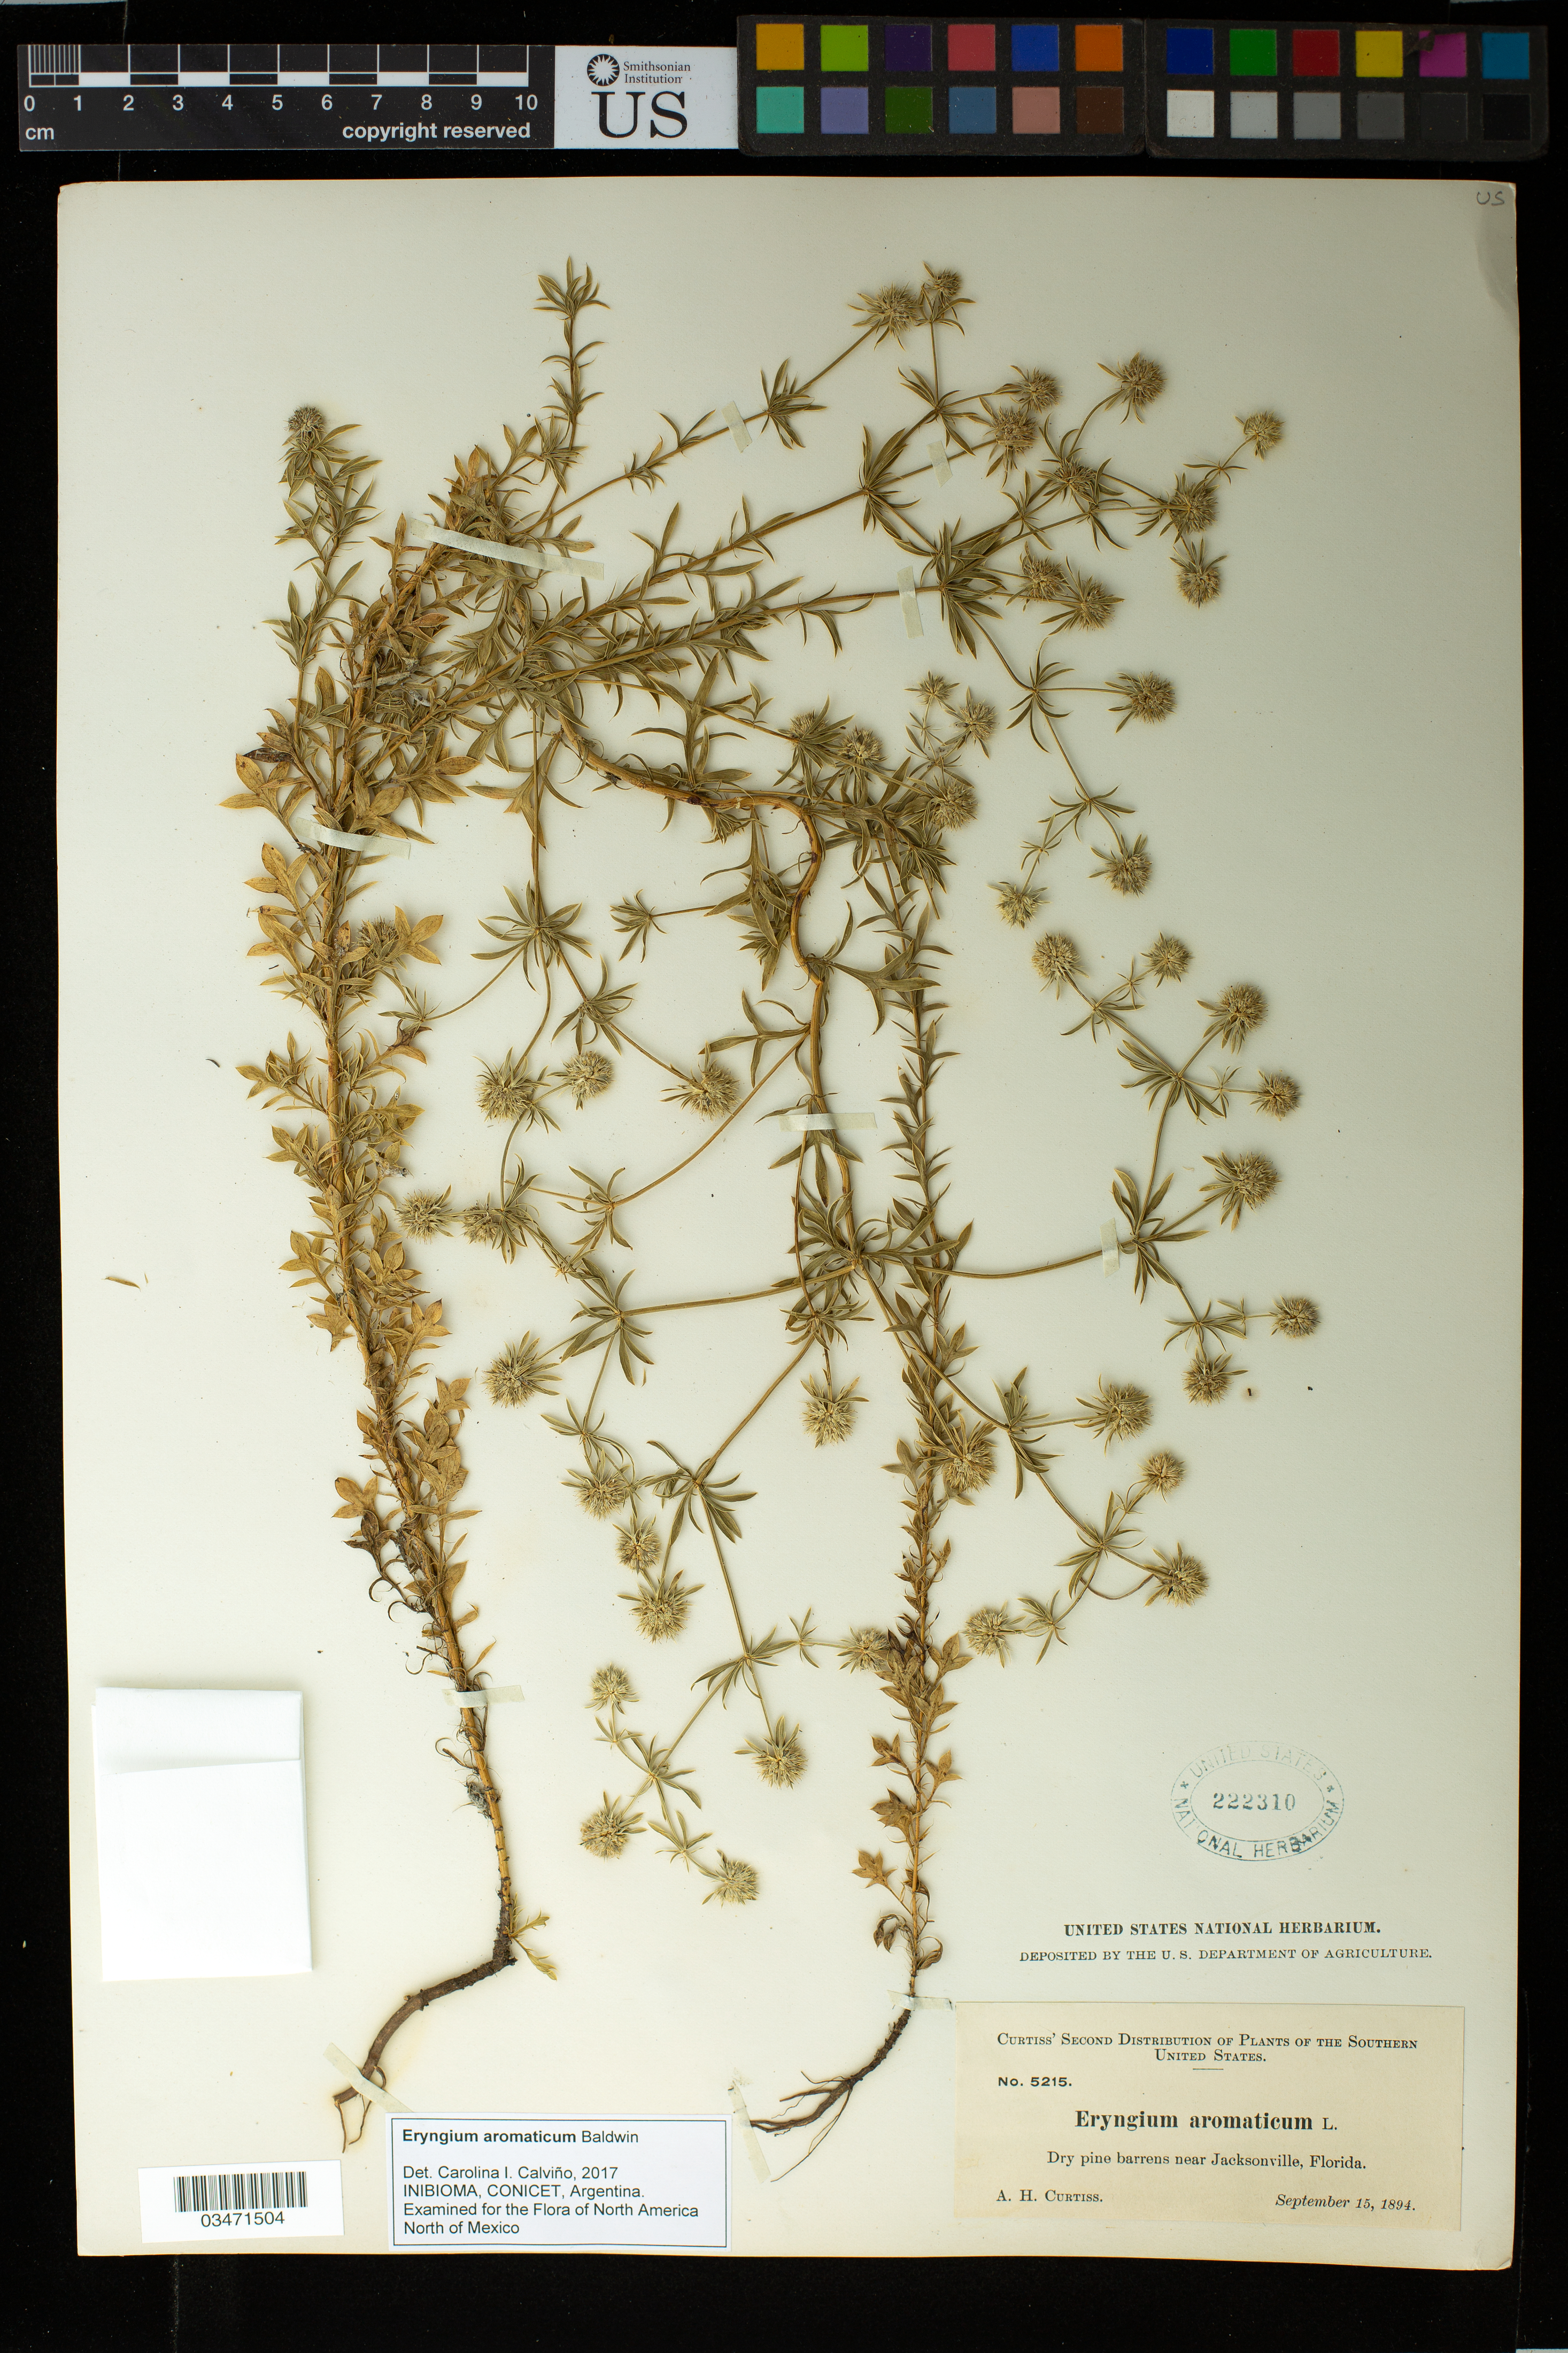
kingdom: Plantae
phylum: Tracheophyta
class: Magnoliopsida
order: Apiales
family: Apiaceae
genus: Eryngium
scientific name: Eryngium aromaticum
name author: Baldwin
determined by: Calviño, C. I.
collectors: A. H. Curtiss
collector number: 5215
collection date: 1894-09-15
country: United States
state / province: Florida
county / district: Duval County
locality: Jacksonville, near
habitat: Dry pine barrens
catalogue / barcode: US 222310